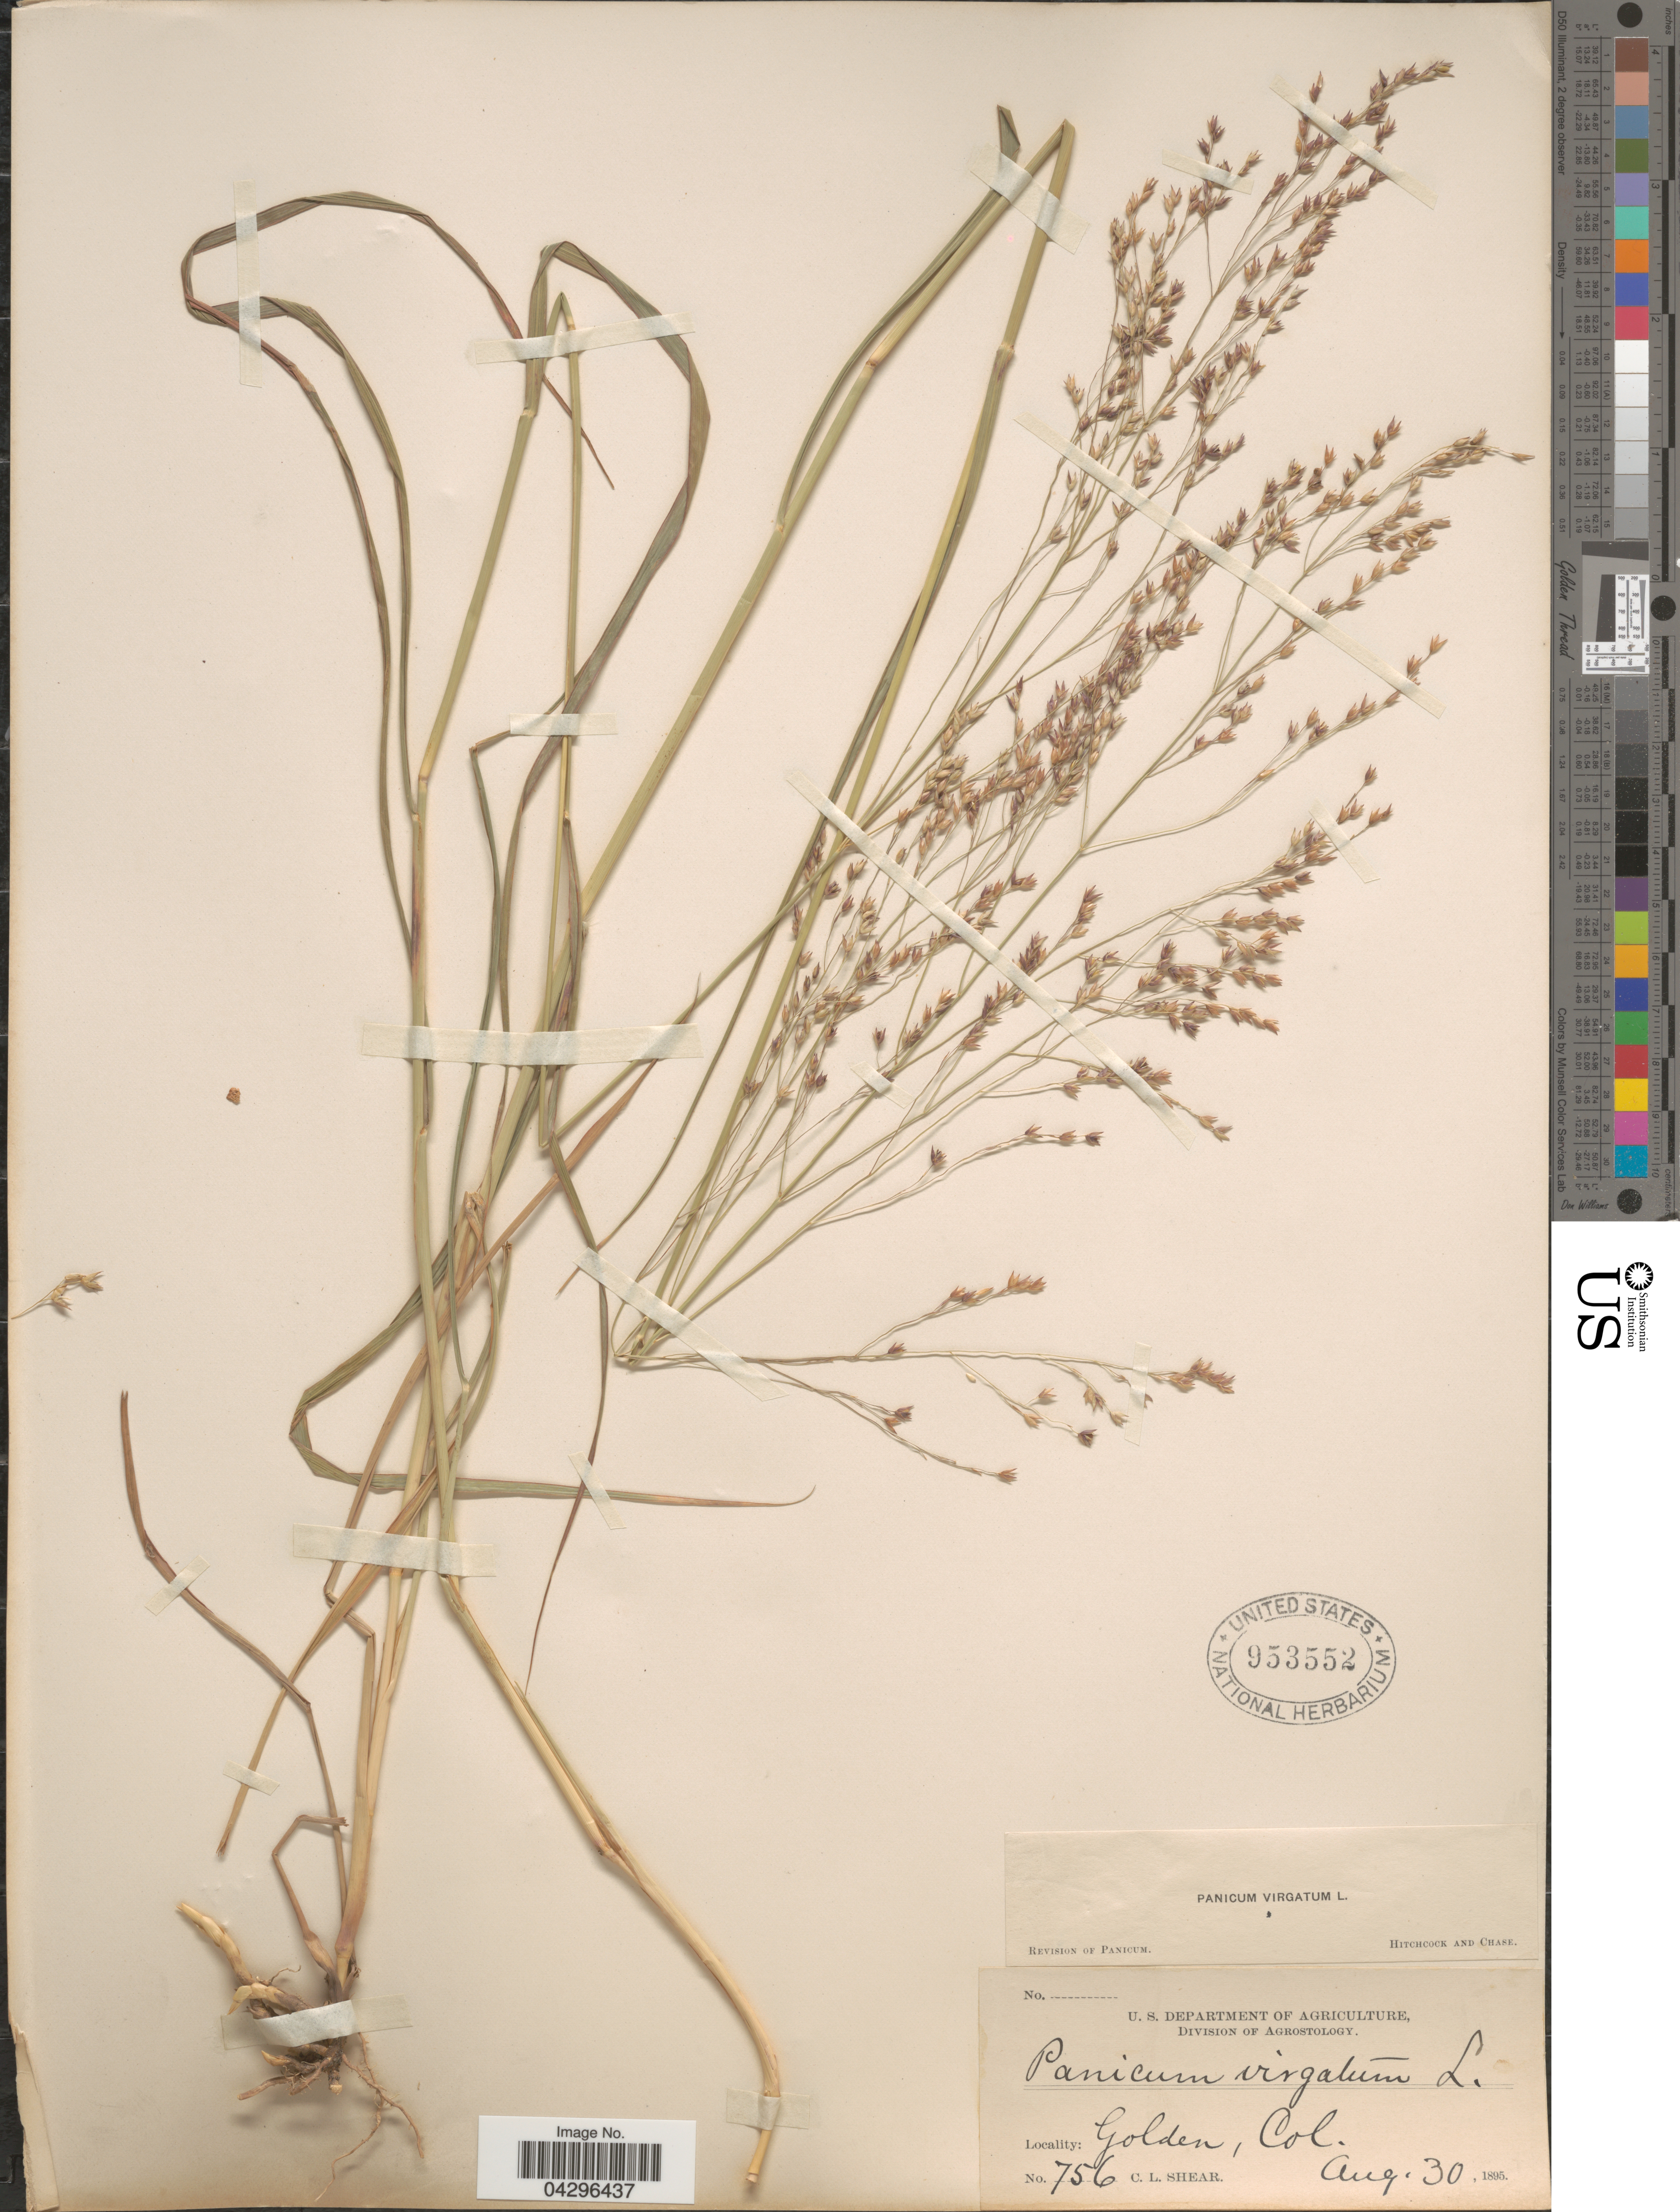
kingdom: Plantae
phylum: Tracheophyta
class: Liliopsida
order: Poales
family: Poaceae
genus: Panicum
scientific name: Panicum virgatum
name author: L.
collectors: C. L. Shear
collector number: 756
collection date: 1895-08-30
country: United States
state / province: Colorado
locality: Golden.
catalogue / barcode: US 953552